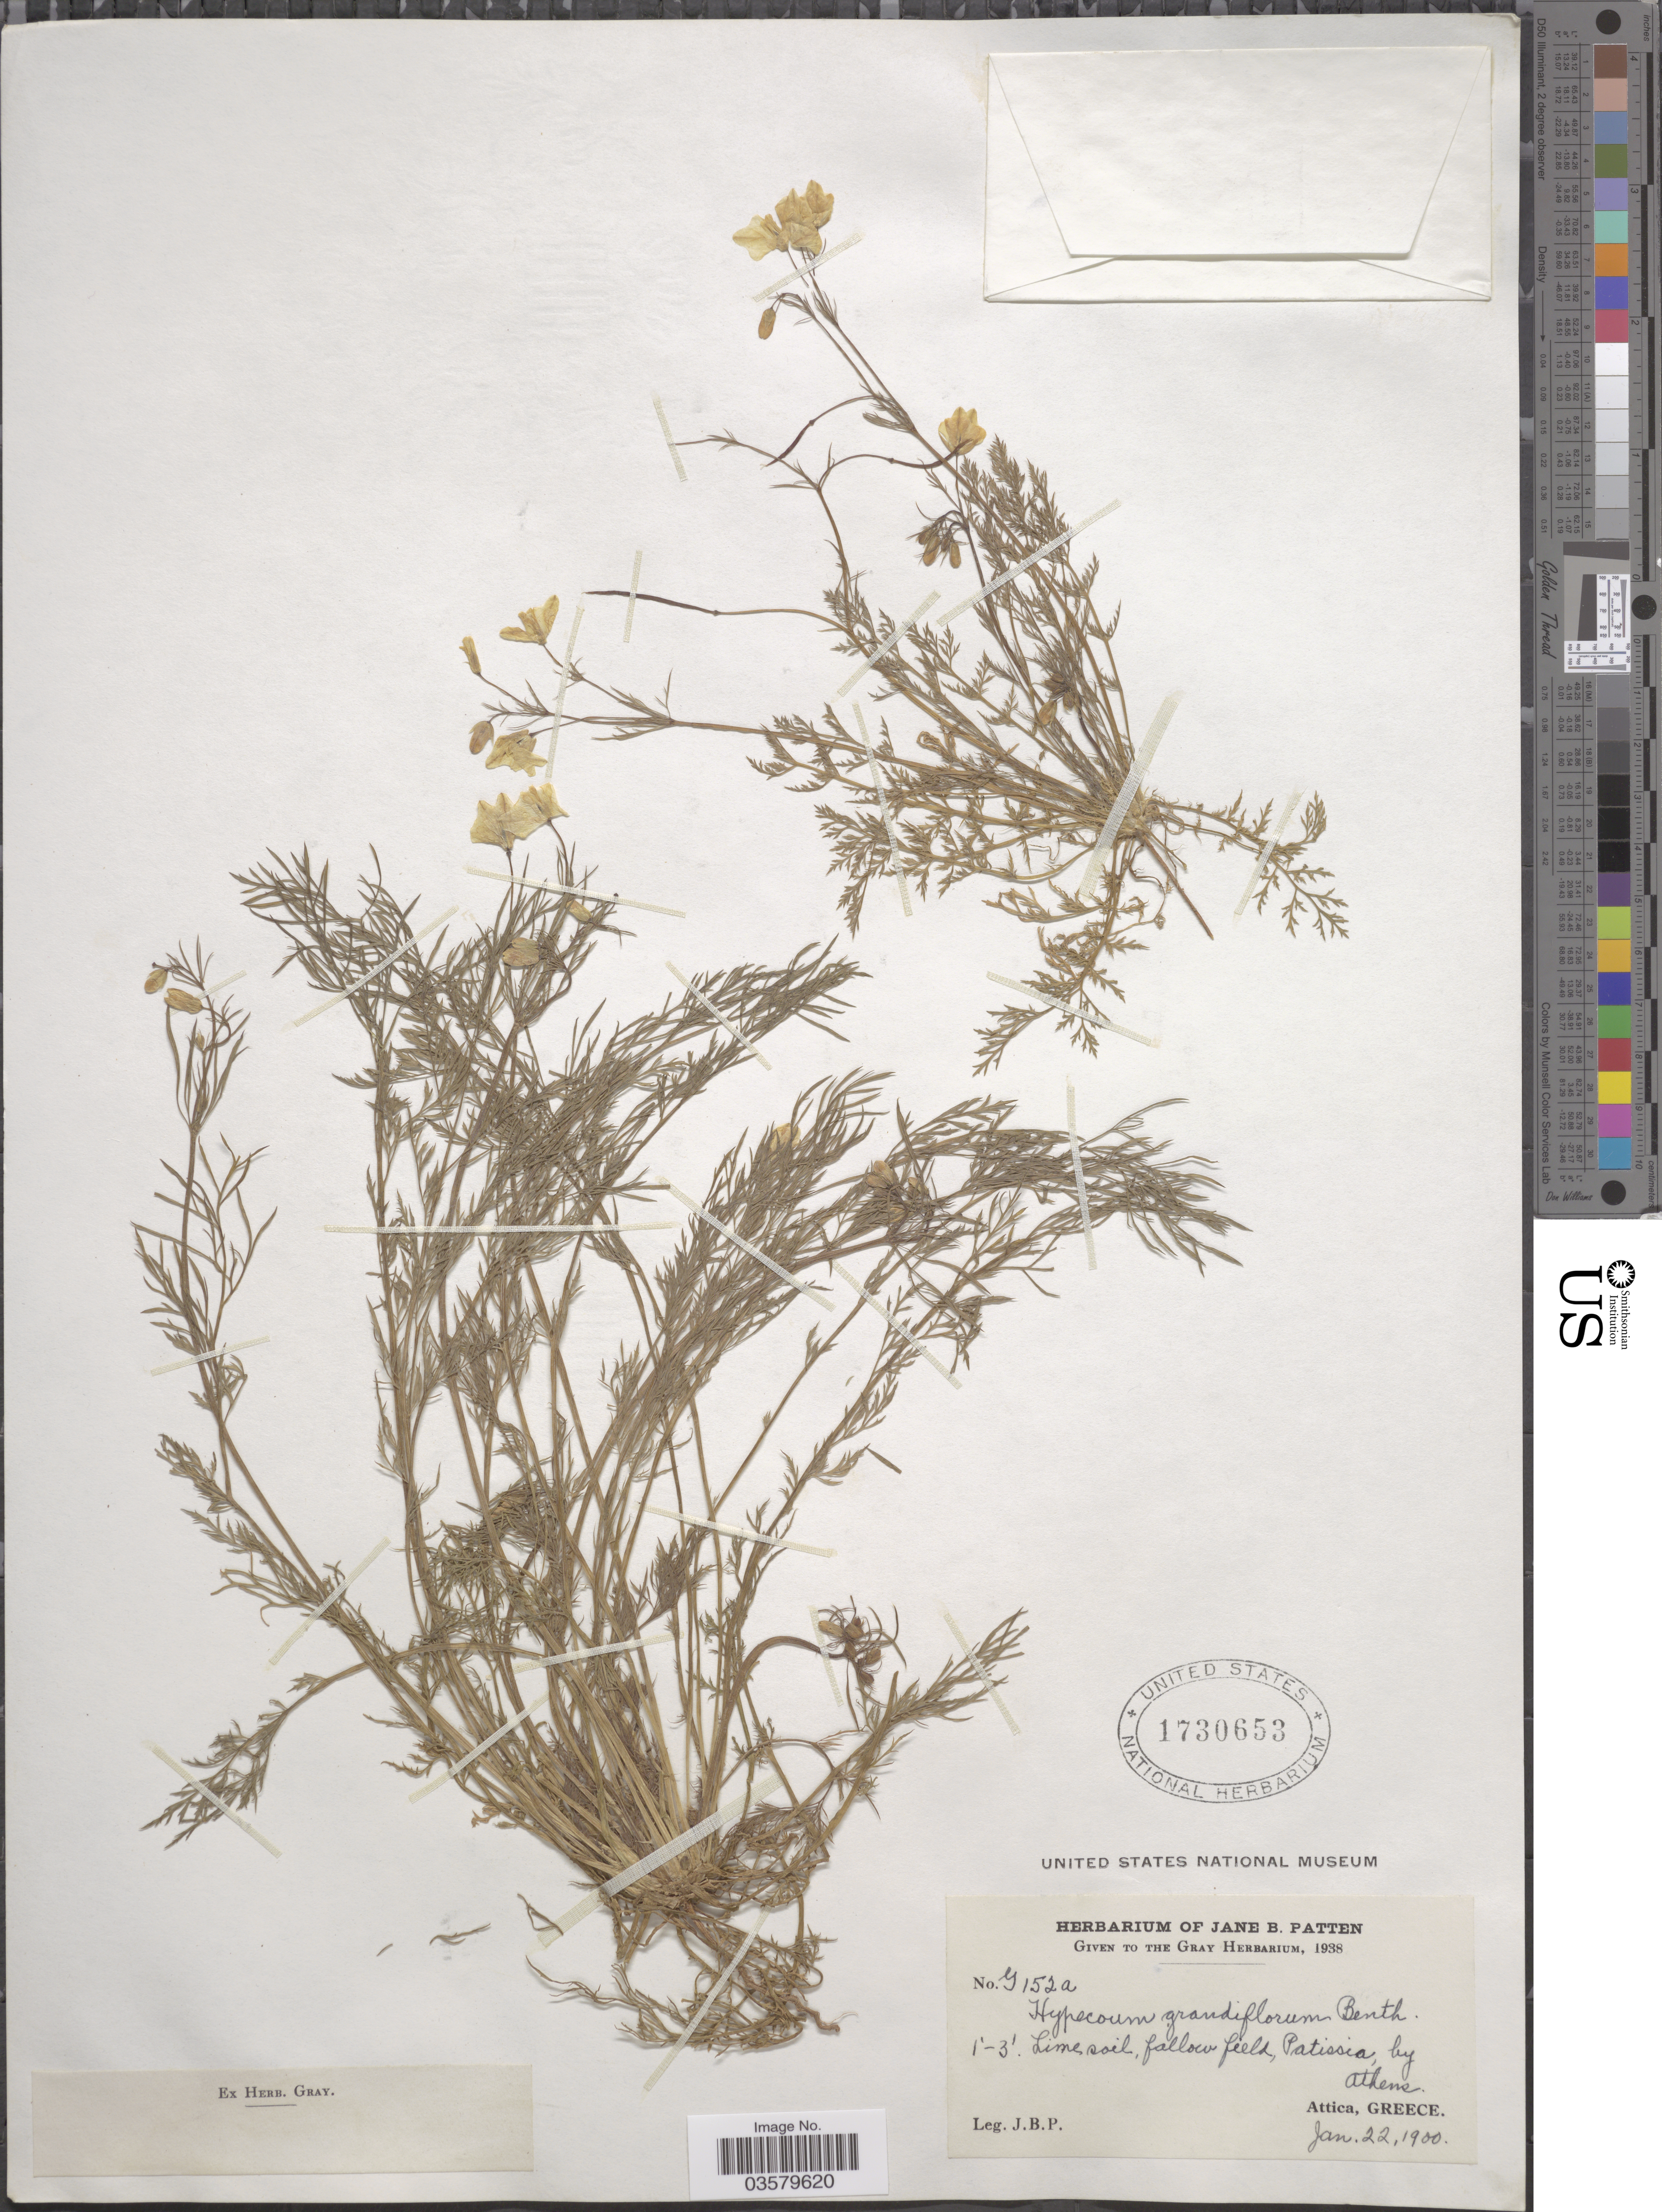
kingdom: Plantae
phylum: Tracheophyta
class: Magnoliopsida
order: Ranunculales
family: Papaveraceae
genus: Hypecoum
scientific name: Hypecoum grandiflorum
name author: Benth.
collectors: J. Patten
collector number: G152a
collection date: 1900-01-22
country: Greece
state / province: Attica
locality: Patissia, by Athens.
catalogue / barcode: US 1730653